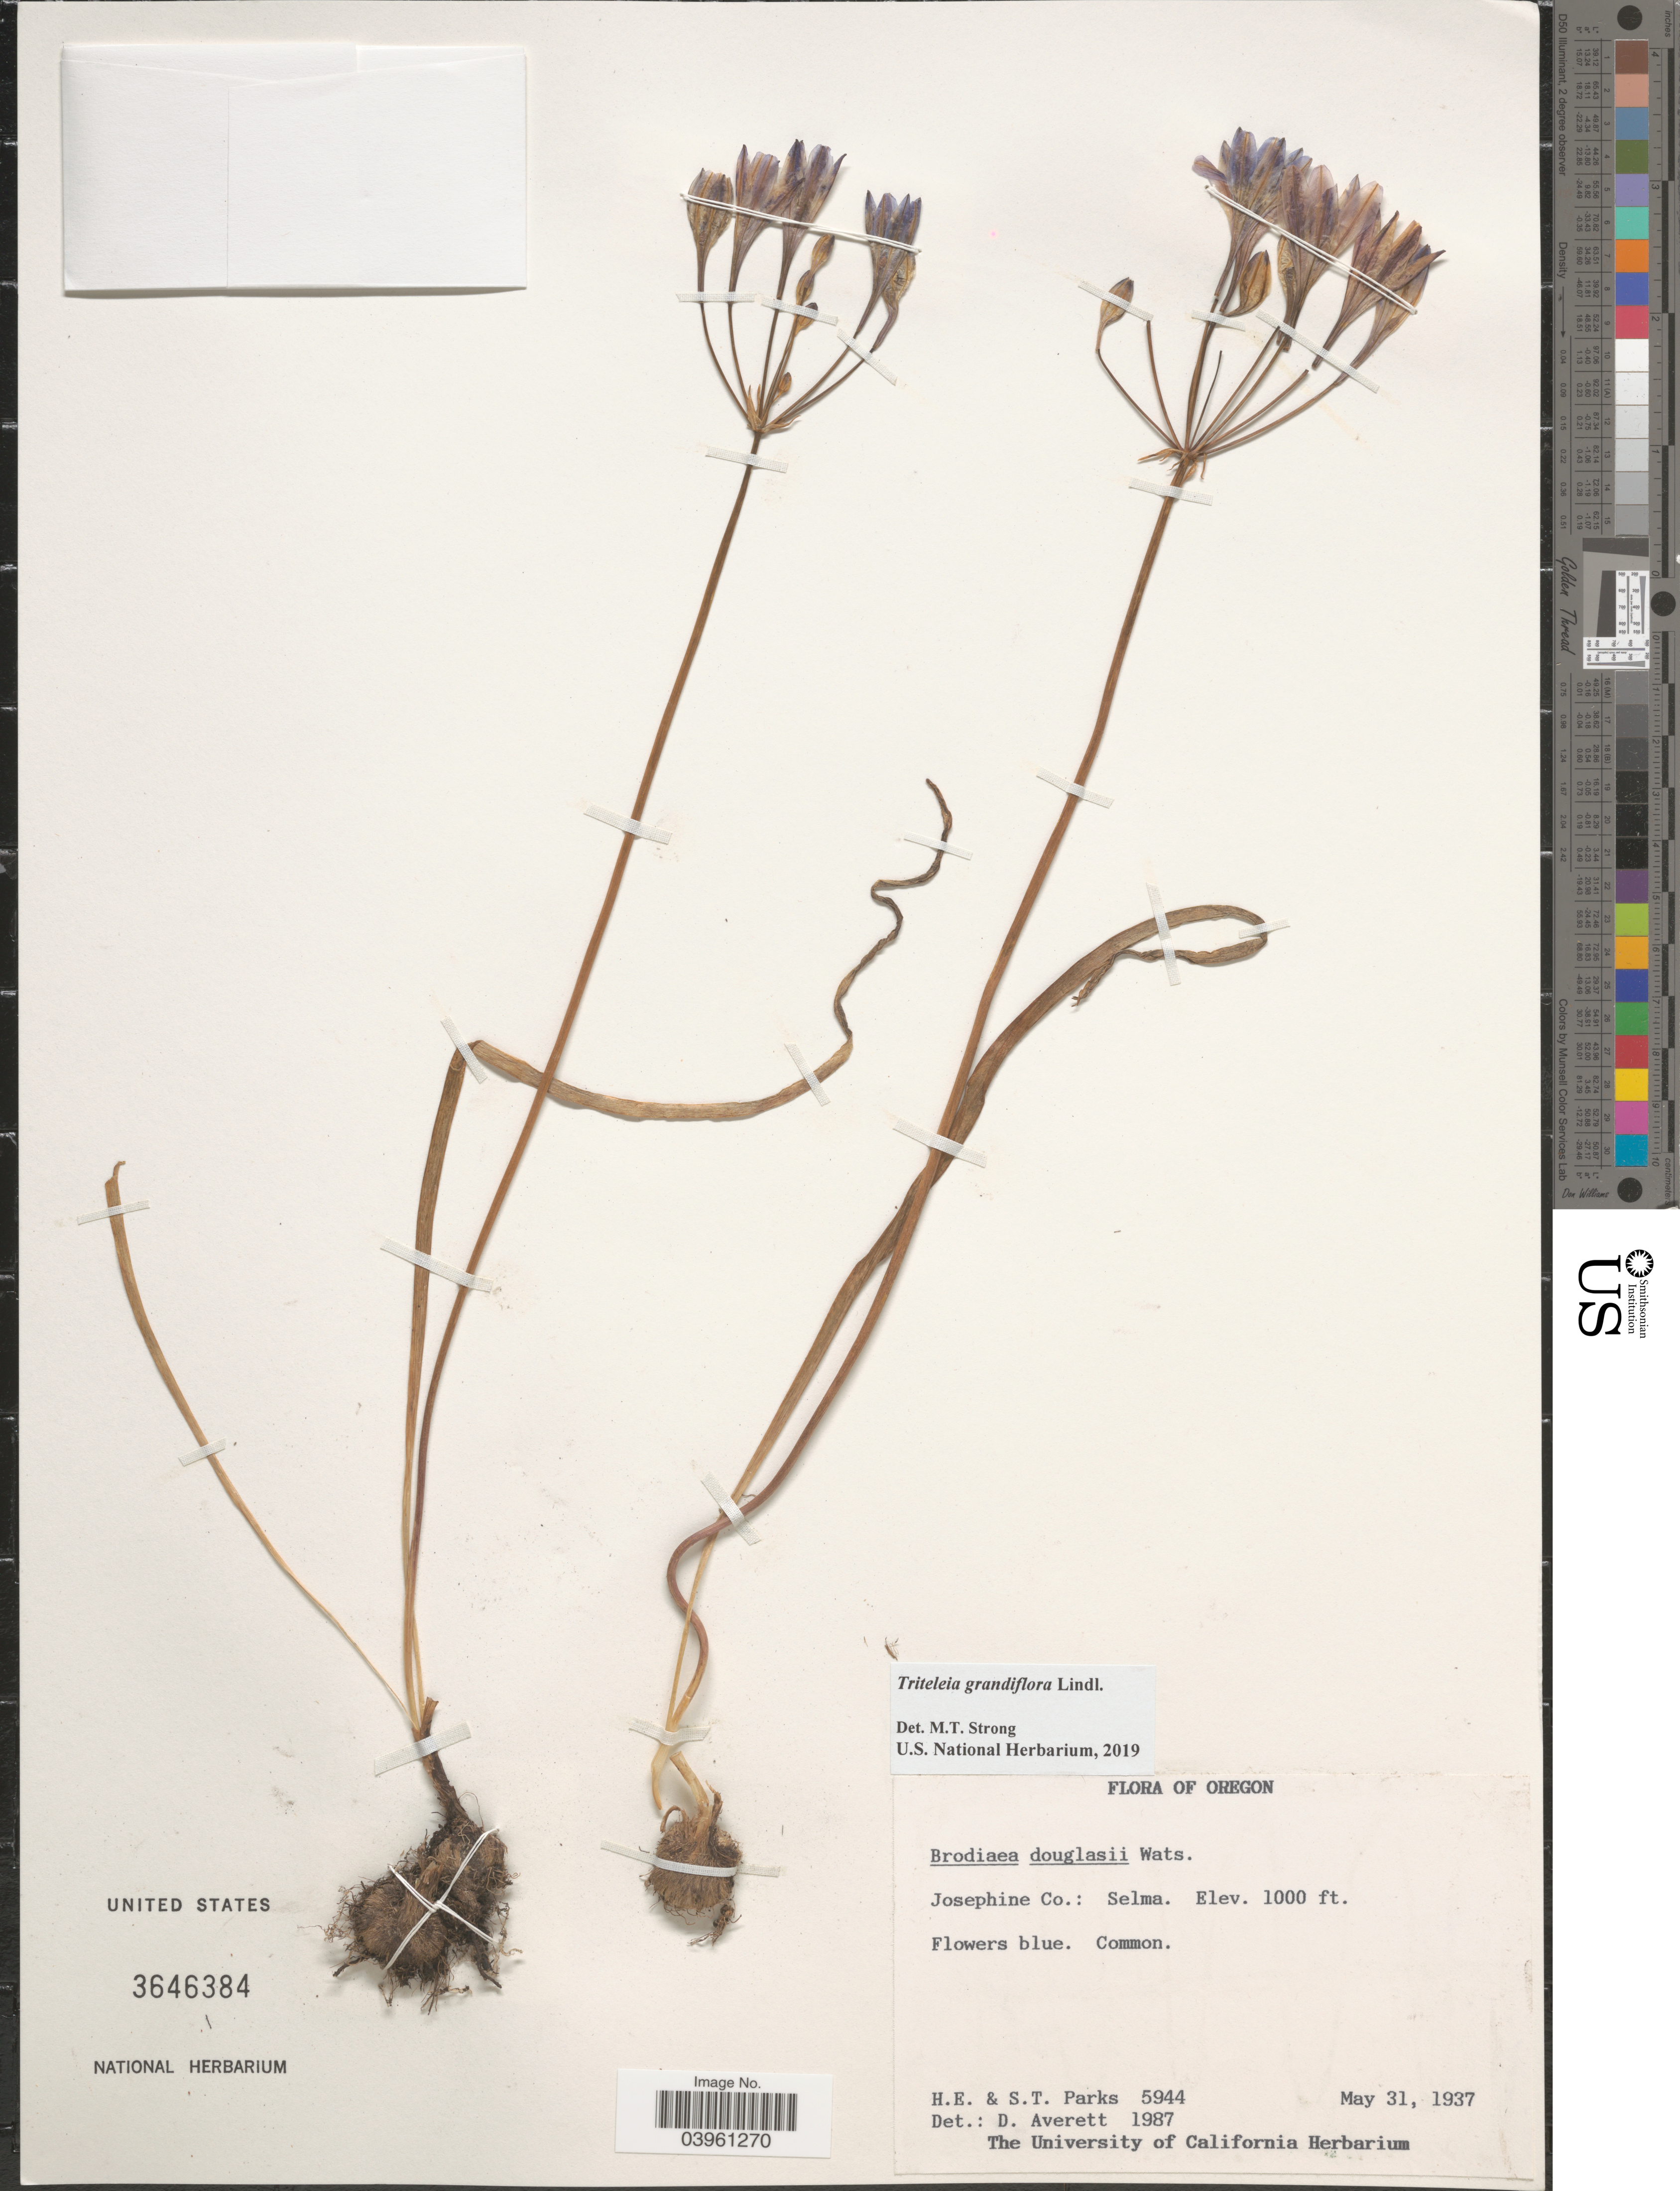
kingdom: Plantae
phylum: Tracheophyta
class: Liliopsida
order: Asparagales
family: Asparagaceae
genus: Triteleia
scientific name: Triteleia grandiflora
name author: Lindl.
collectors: H. E. Parks & S. Parks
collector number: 5944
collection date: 1937-05-31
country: United States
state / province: Oregon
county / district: Josephine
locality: Josephine Co.: Selma.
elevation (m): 305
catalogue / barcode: US 3646384